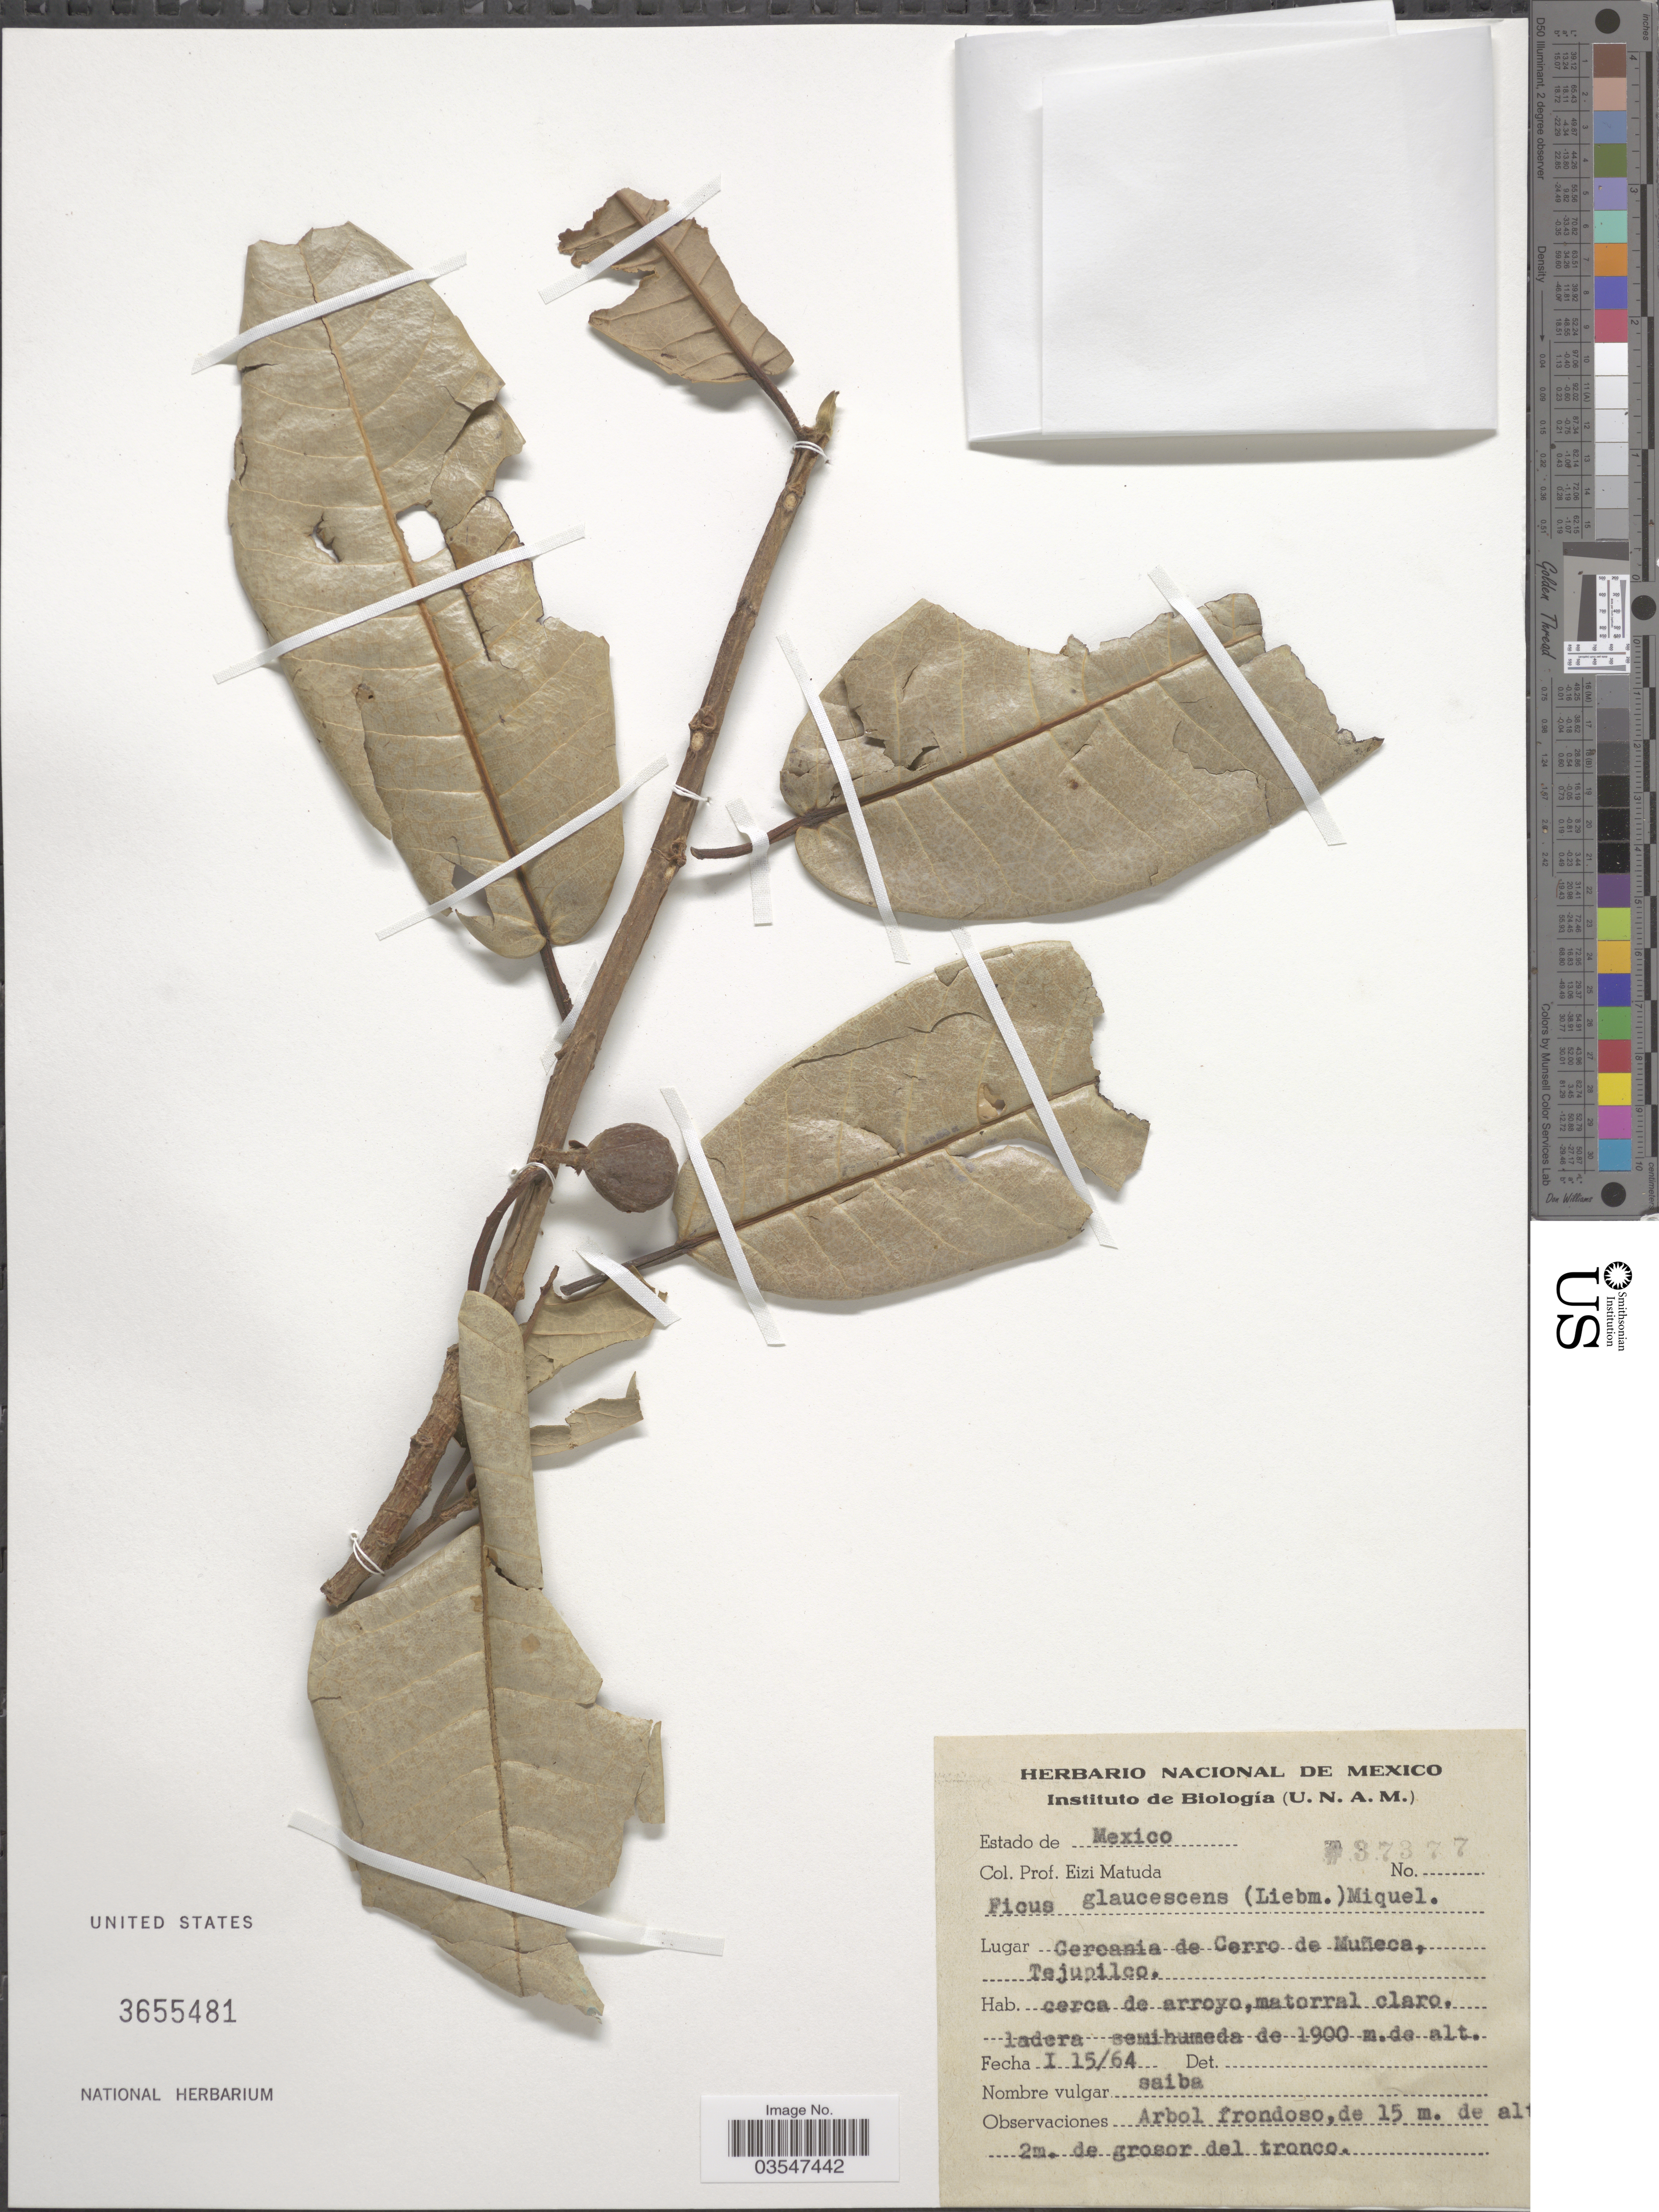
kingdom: Plantae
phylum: Tracheophyta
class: Magnoliopsida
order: Rosales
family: Moraceae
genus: Ficus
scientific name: Ficus maxima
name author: Mill.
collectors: E. Matuda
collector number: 37377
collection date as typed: Transcribed d/m/y: 15/1/64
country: Mexico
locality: Cercania de Cerro de Muñeca, Tejupilco.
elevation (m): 1900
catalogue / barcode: US 3655481